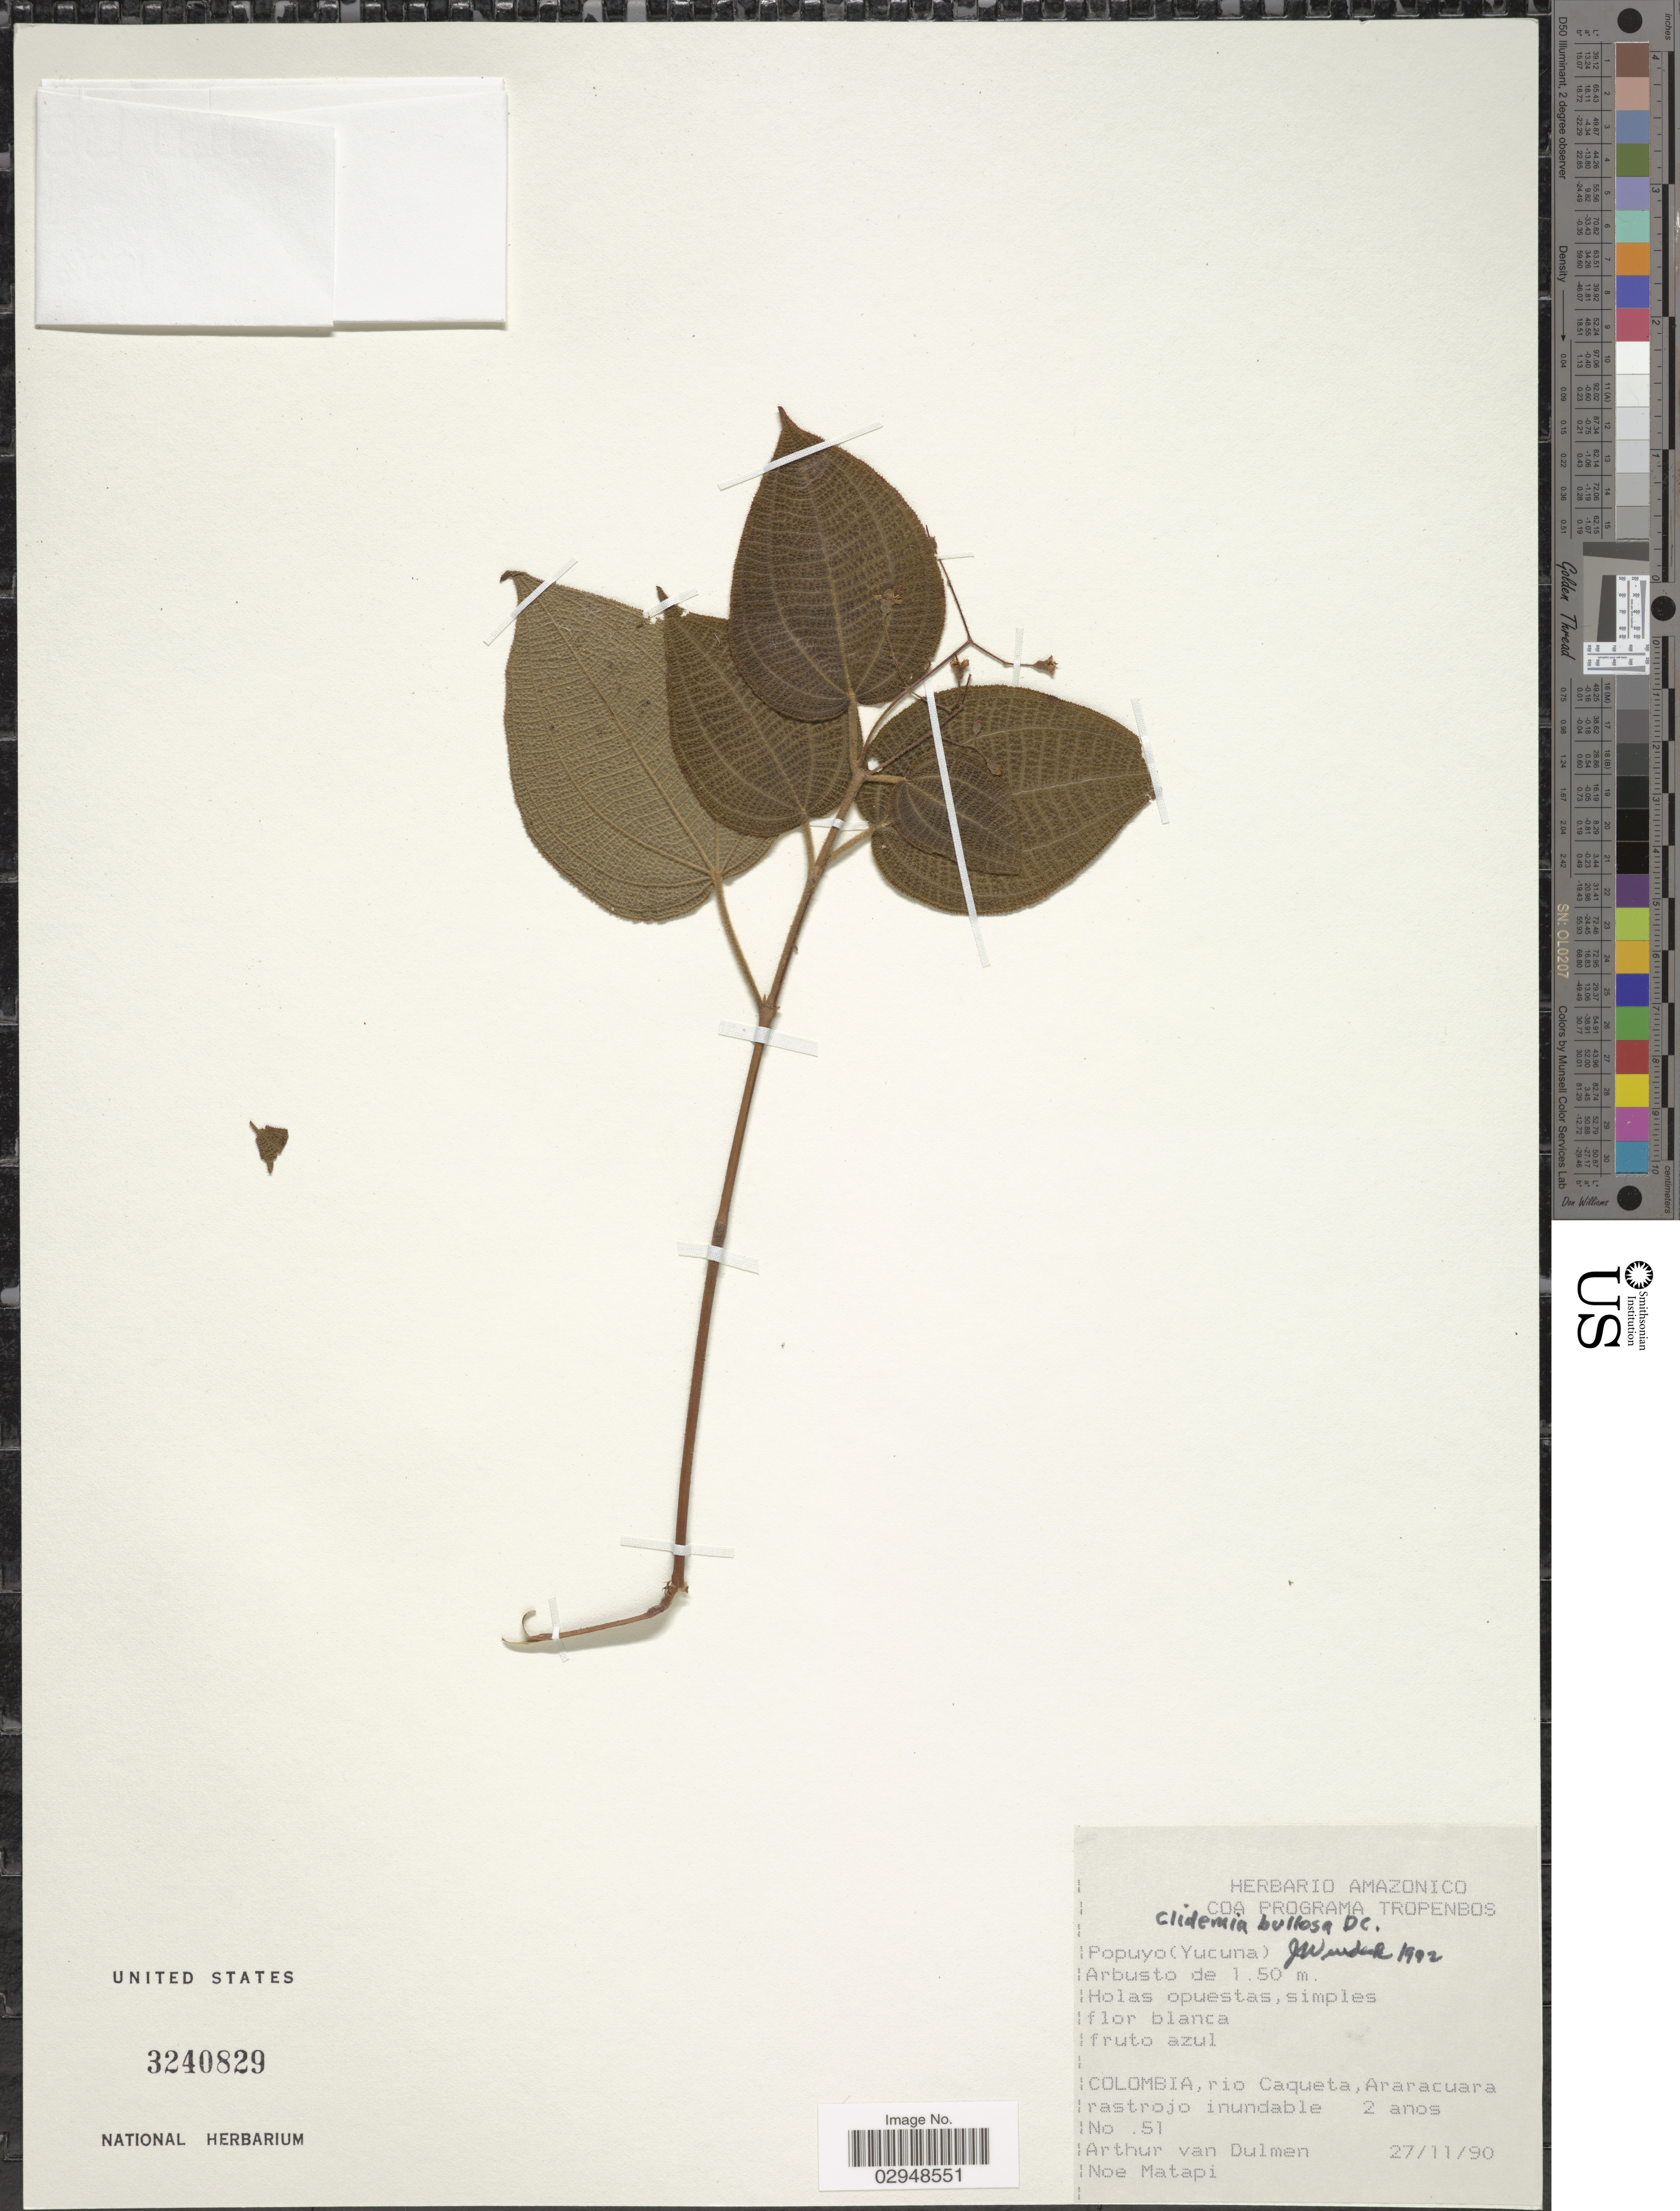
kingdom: Plantae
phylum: Tracheophyta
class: Magnoliopsida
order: Myrtales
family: Melastomataceae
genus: Clidemia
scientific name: Clidemia bullosa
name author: DC.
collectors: A. van Dulmen & N. Matapi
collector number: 51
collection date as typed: Transcribed d/m/y: 27/11/90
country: Colombia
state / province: Caquetá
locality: Rio Caqueta, Araracuara rastrojo inundable 2 anos.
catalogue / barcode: US 3240829